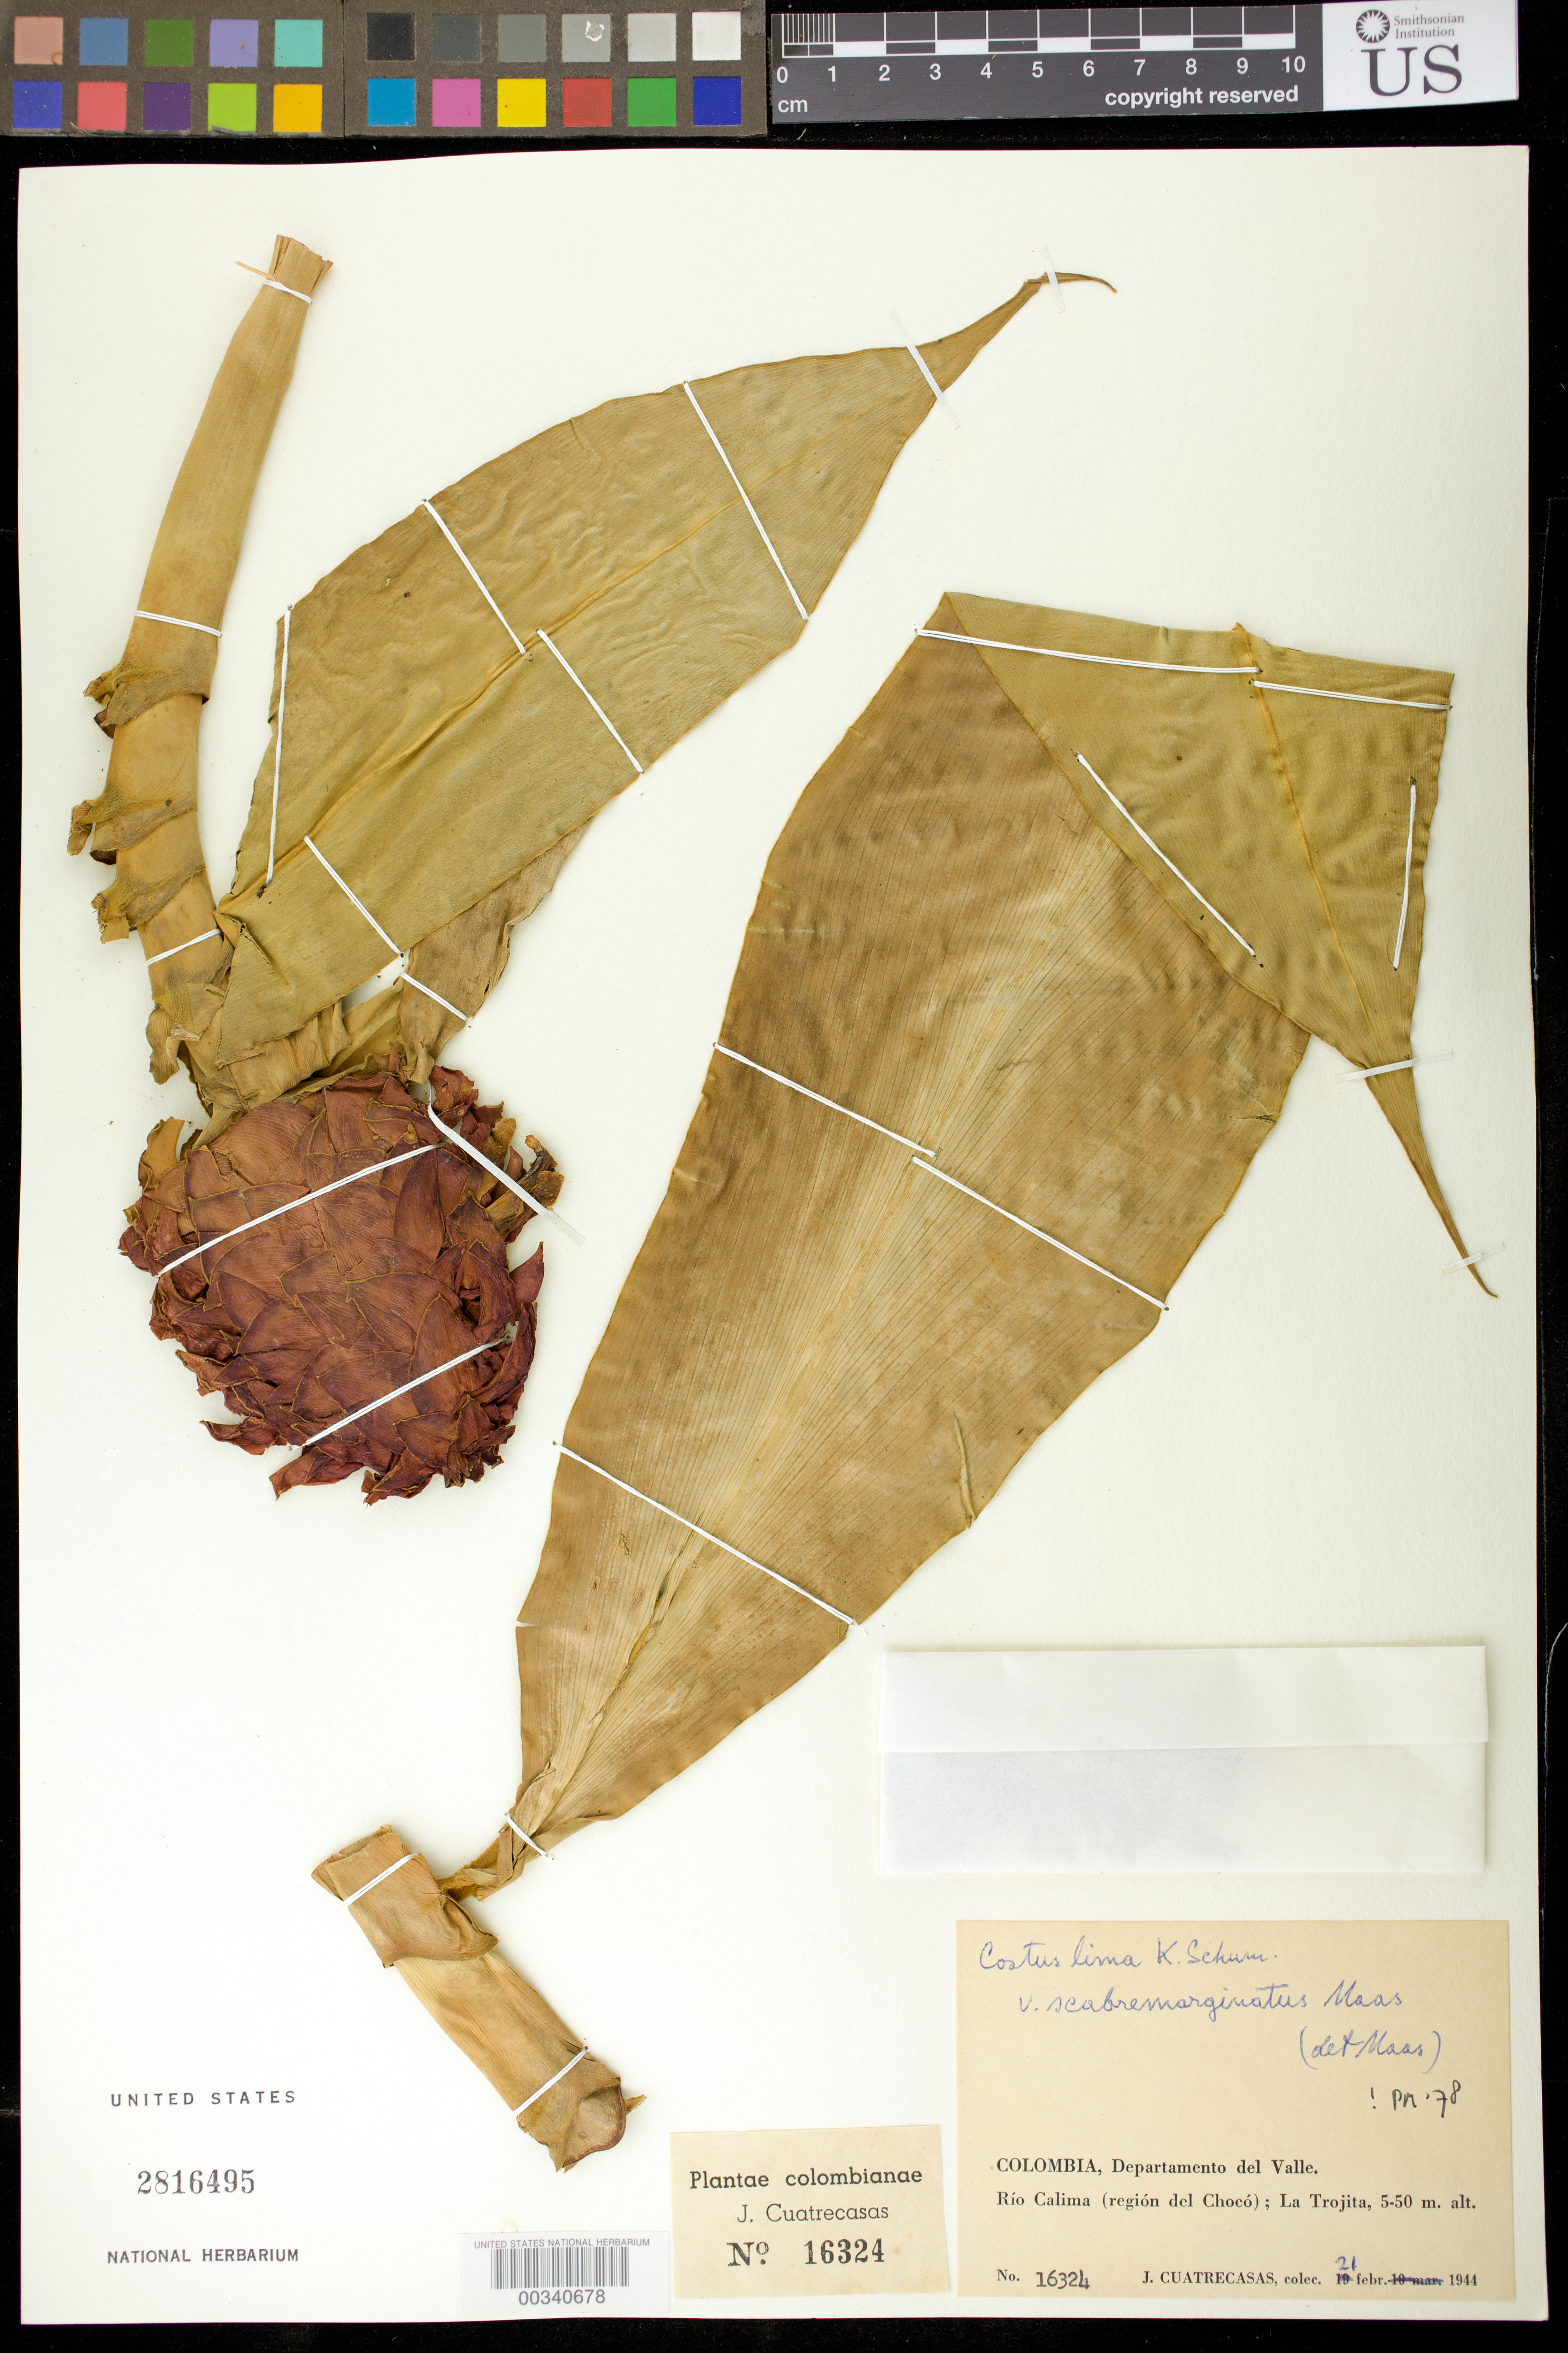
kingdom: Plantae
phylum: Tracheophyta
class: Liliopsida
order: Zingiberales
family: Costaceae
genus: Costus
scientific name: Costus lima var. scabremarginatus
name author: Maas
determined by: Maas, Paul J. M.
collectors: J. Cuatrecasas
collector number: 16324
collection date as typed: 21 Feb 1944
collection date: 1944-02-21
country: Colombia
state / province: Valle del Cauca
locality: Dept del Valle, Rio Calima (region del Choco); la Tojita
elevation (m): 5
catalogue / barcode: US 2816495